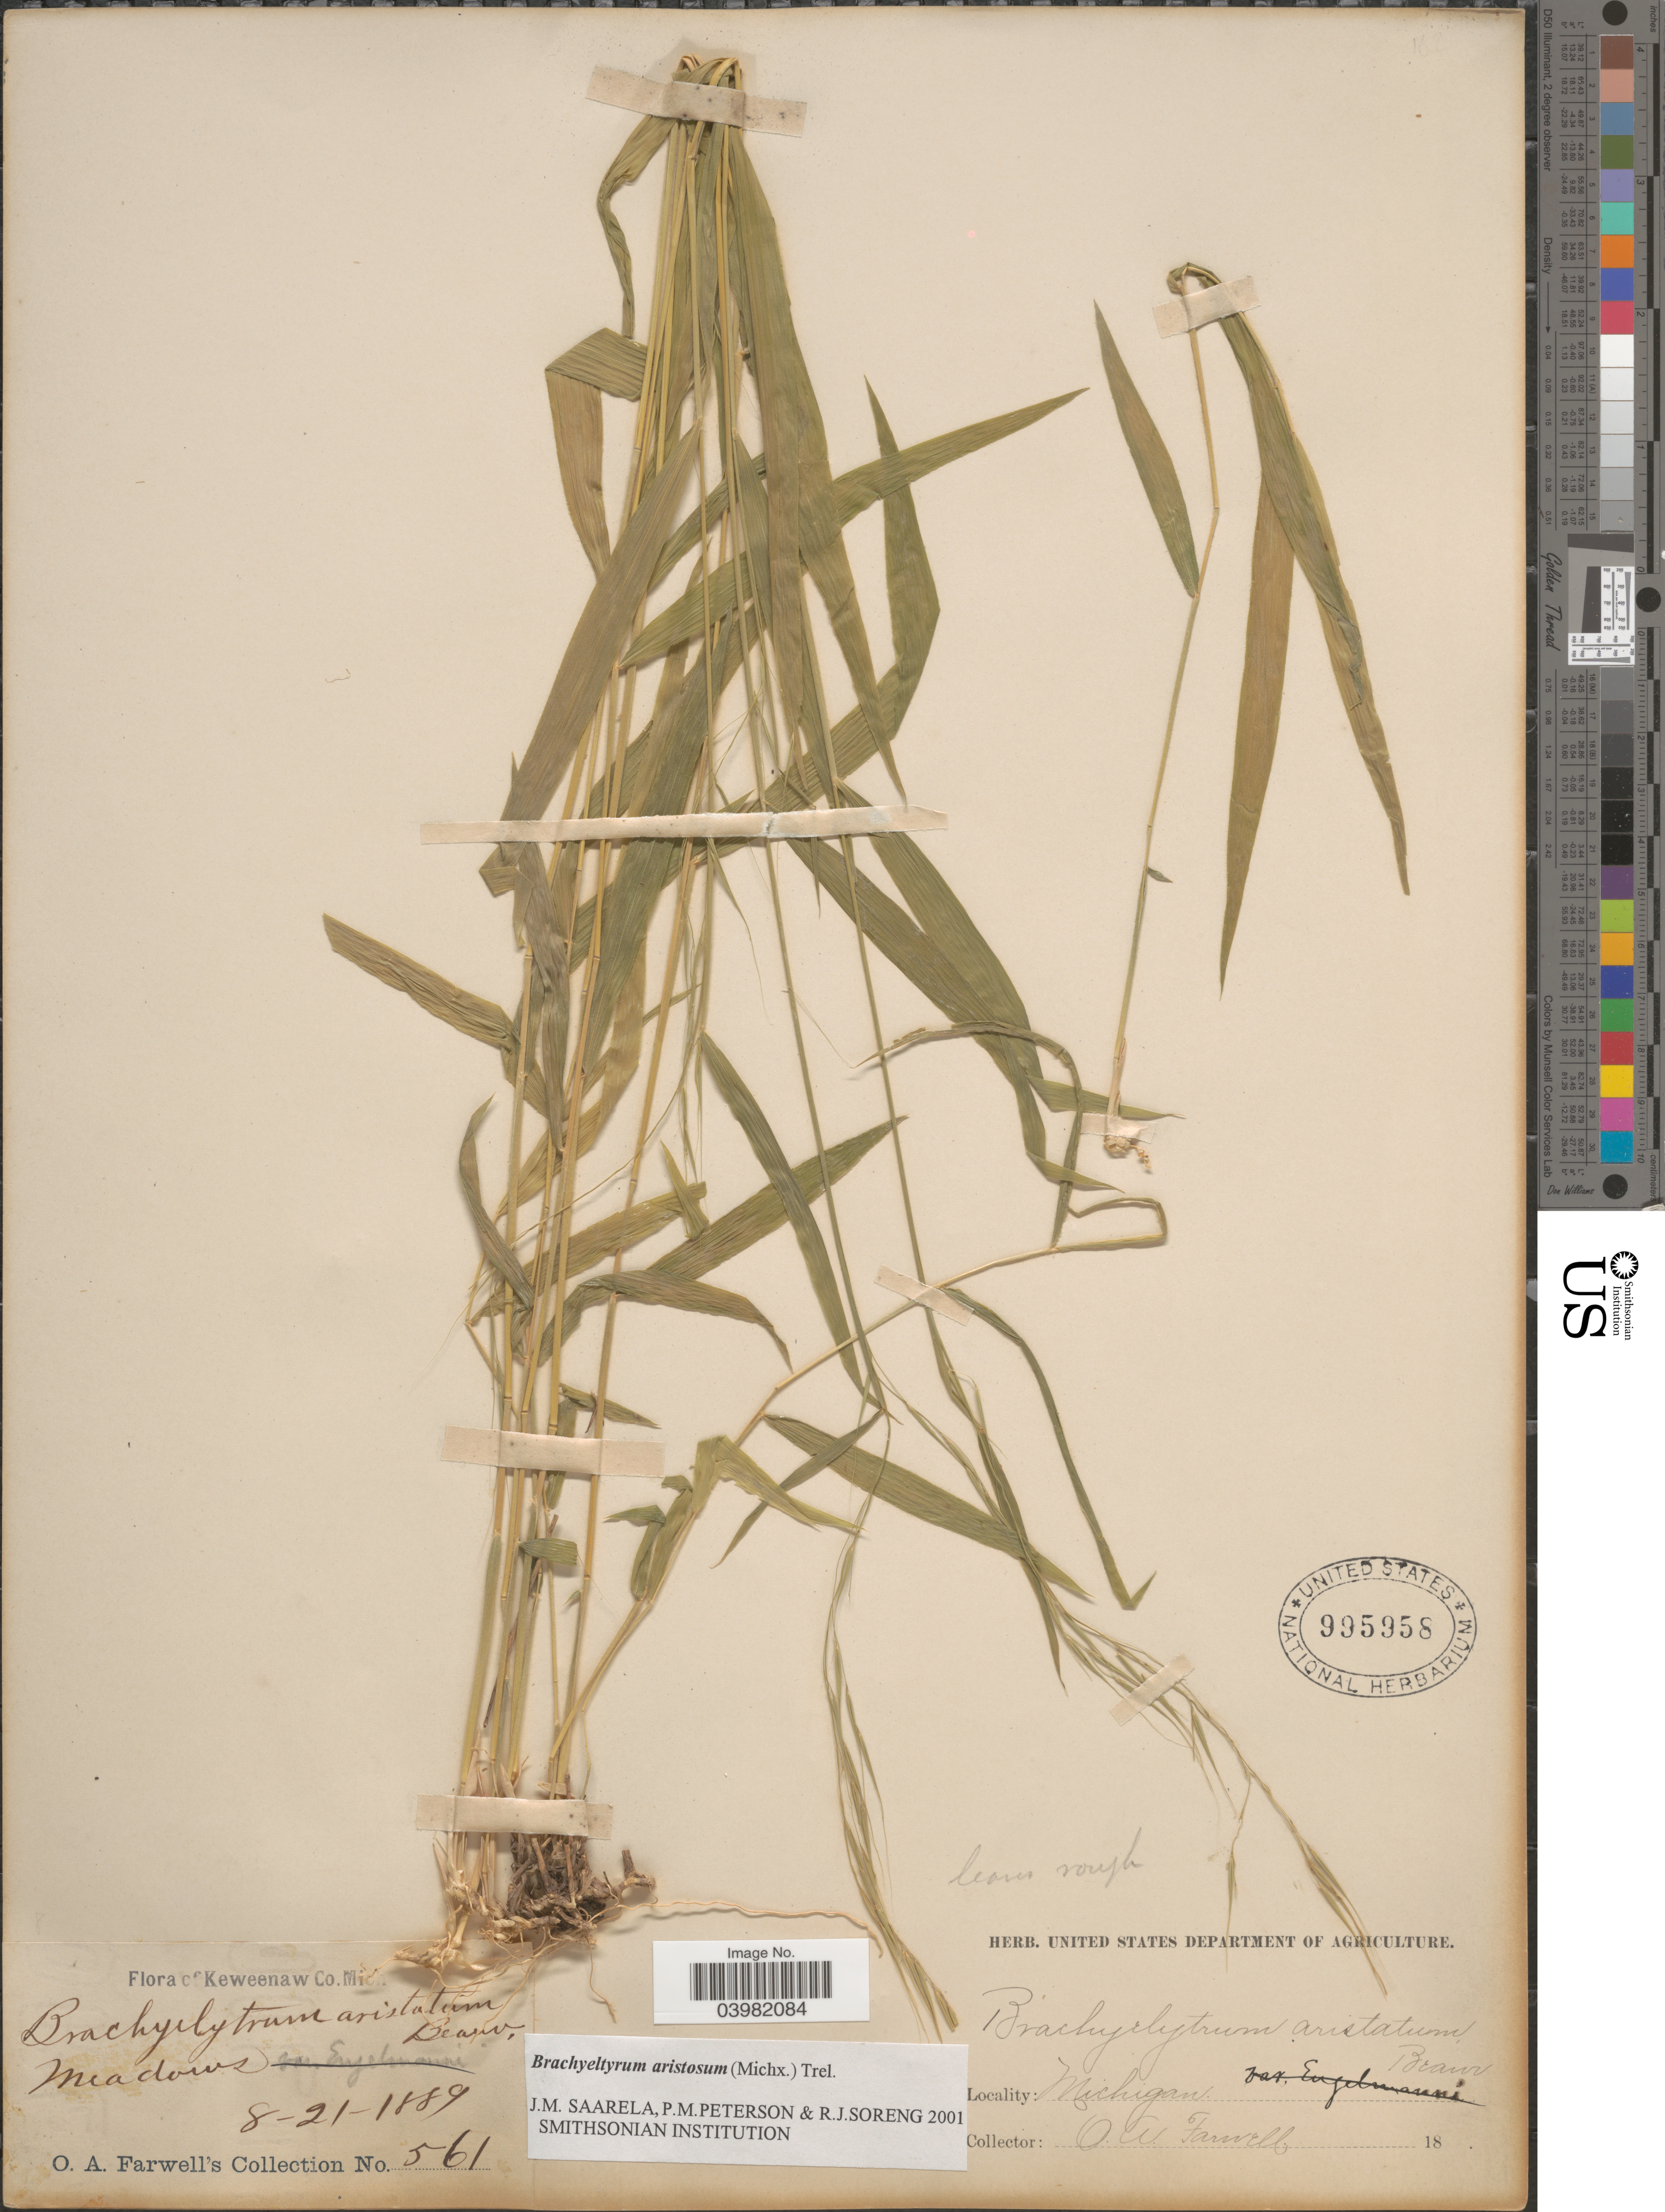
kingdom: Plantae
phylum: Tracheophyta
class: Liliopsida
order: Poales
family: Poaceae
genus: Brachyelytrum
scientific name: Brachyelytrum aristosum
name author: (Michx.) P. Beauv. ex Trel.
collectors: O. Farwell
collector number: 561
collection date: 1889-08-21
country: United States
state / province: Michigan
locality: Keweenaw Co. Meadows.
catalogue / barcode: US 995958